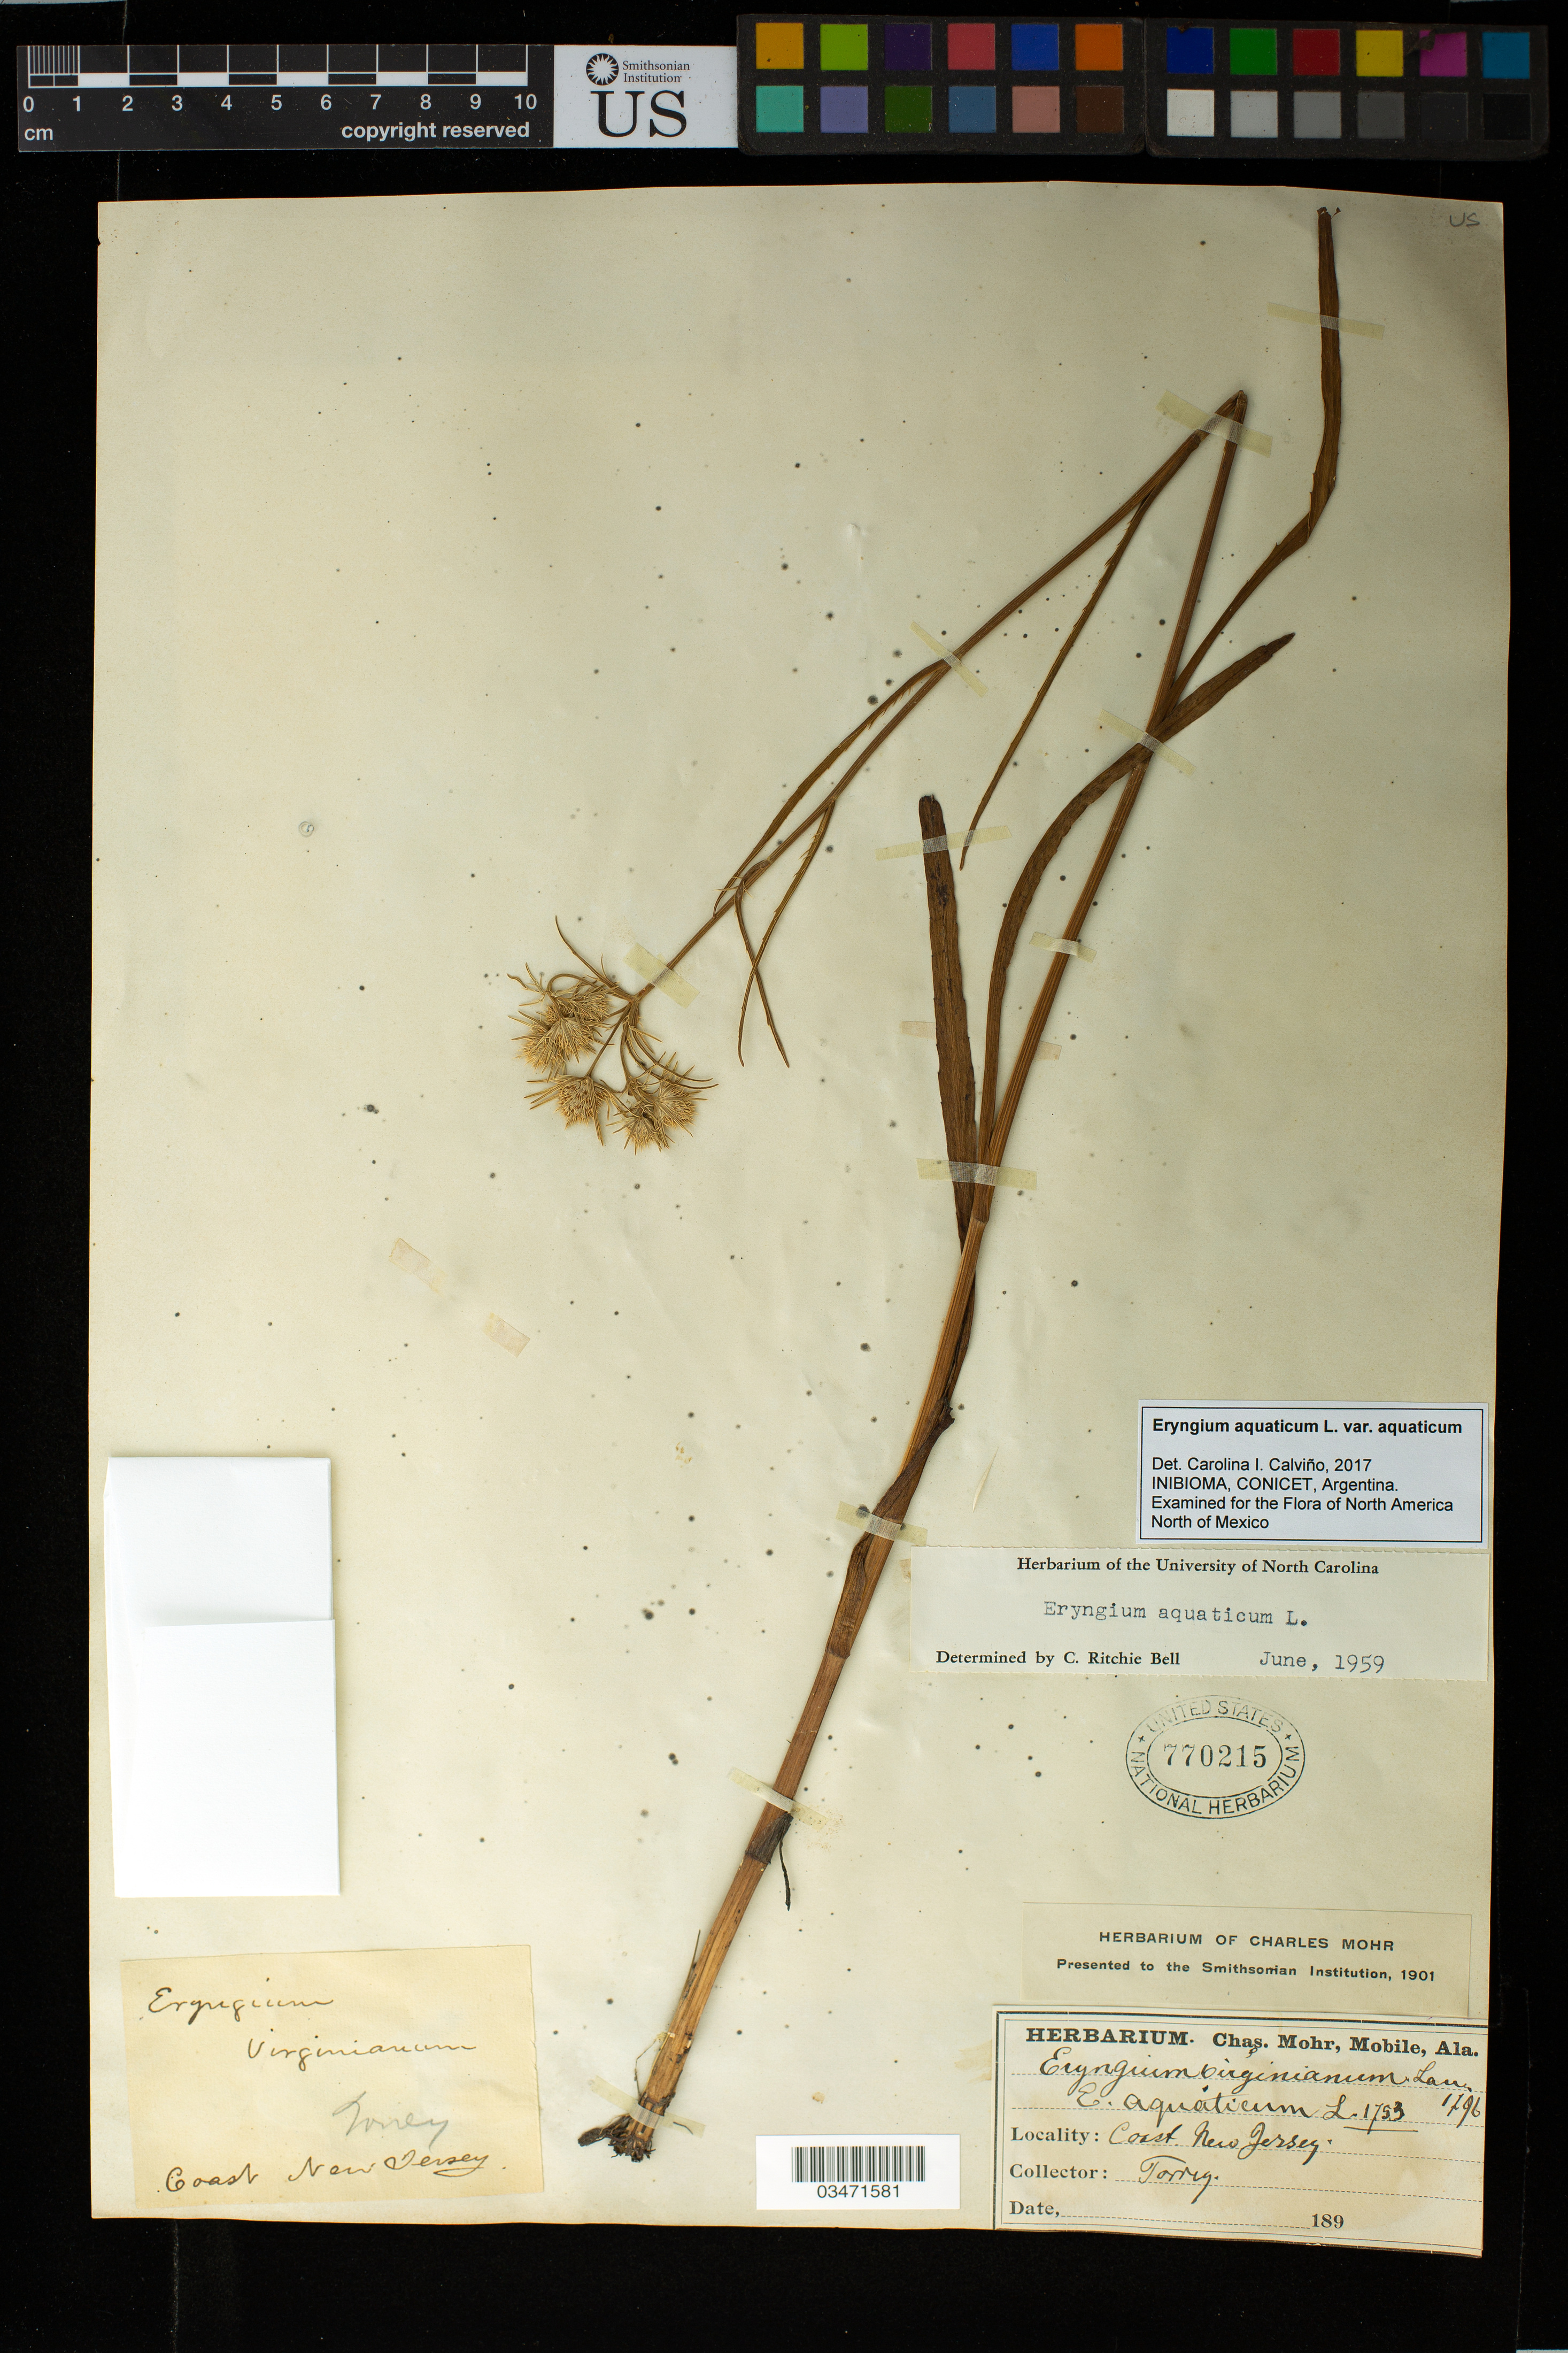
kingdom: Plantae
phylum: Tracheophyta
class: Magnoliopsida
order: Apiales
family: Apiaceae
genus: Eryngium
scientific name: Eryngium aquaticum var. aquaticum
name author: L.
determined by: Calviño, C. I.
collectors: J. Torrey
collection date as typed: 189-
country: United States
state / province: New Jersey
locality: Coast New Jersey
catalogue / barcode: US 770215